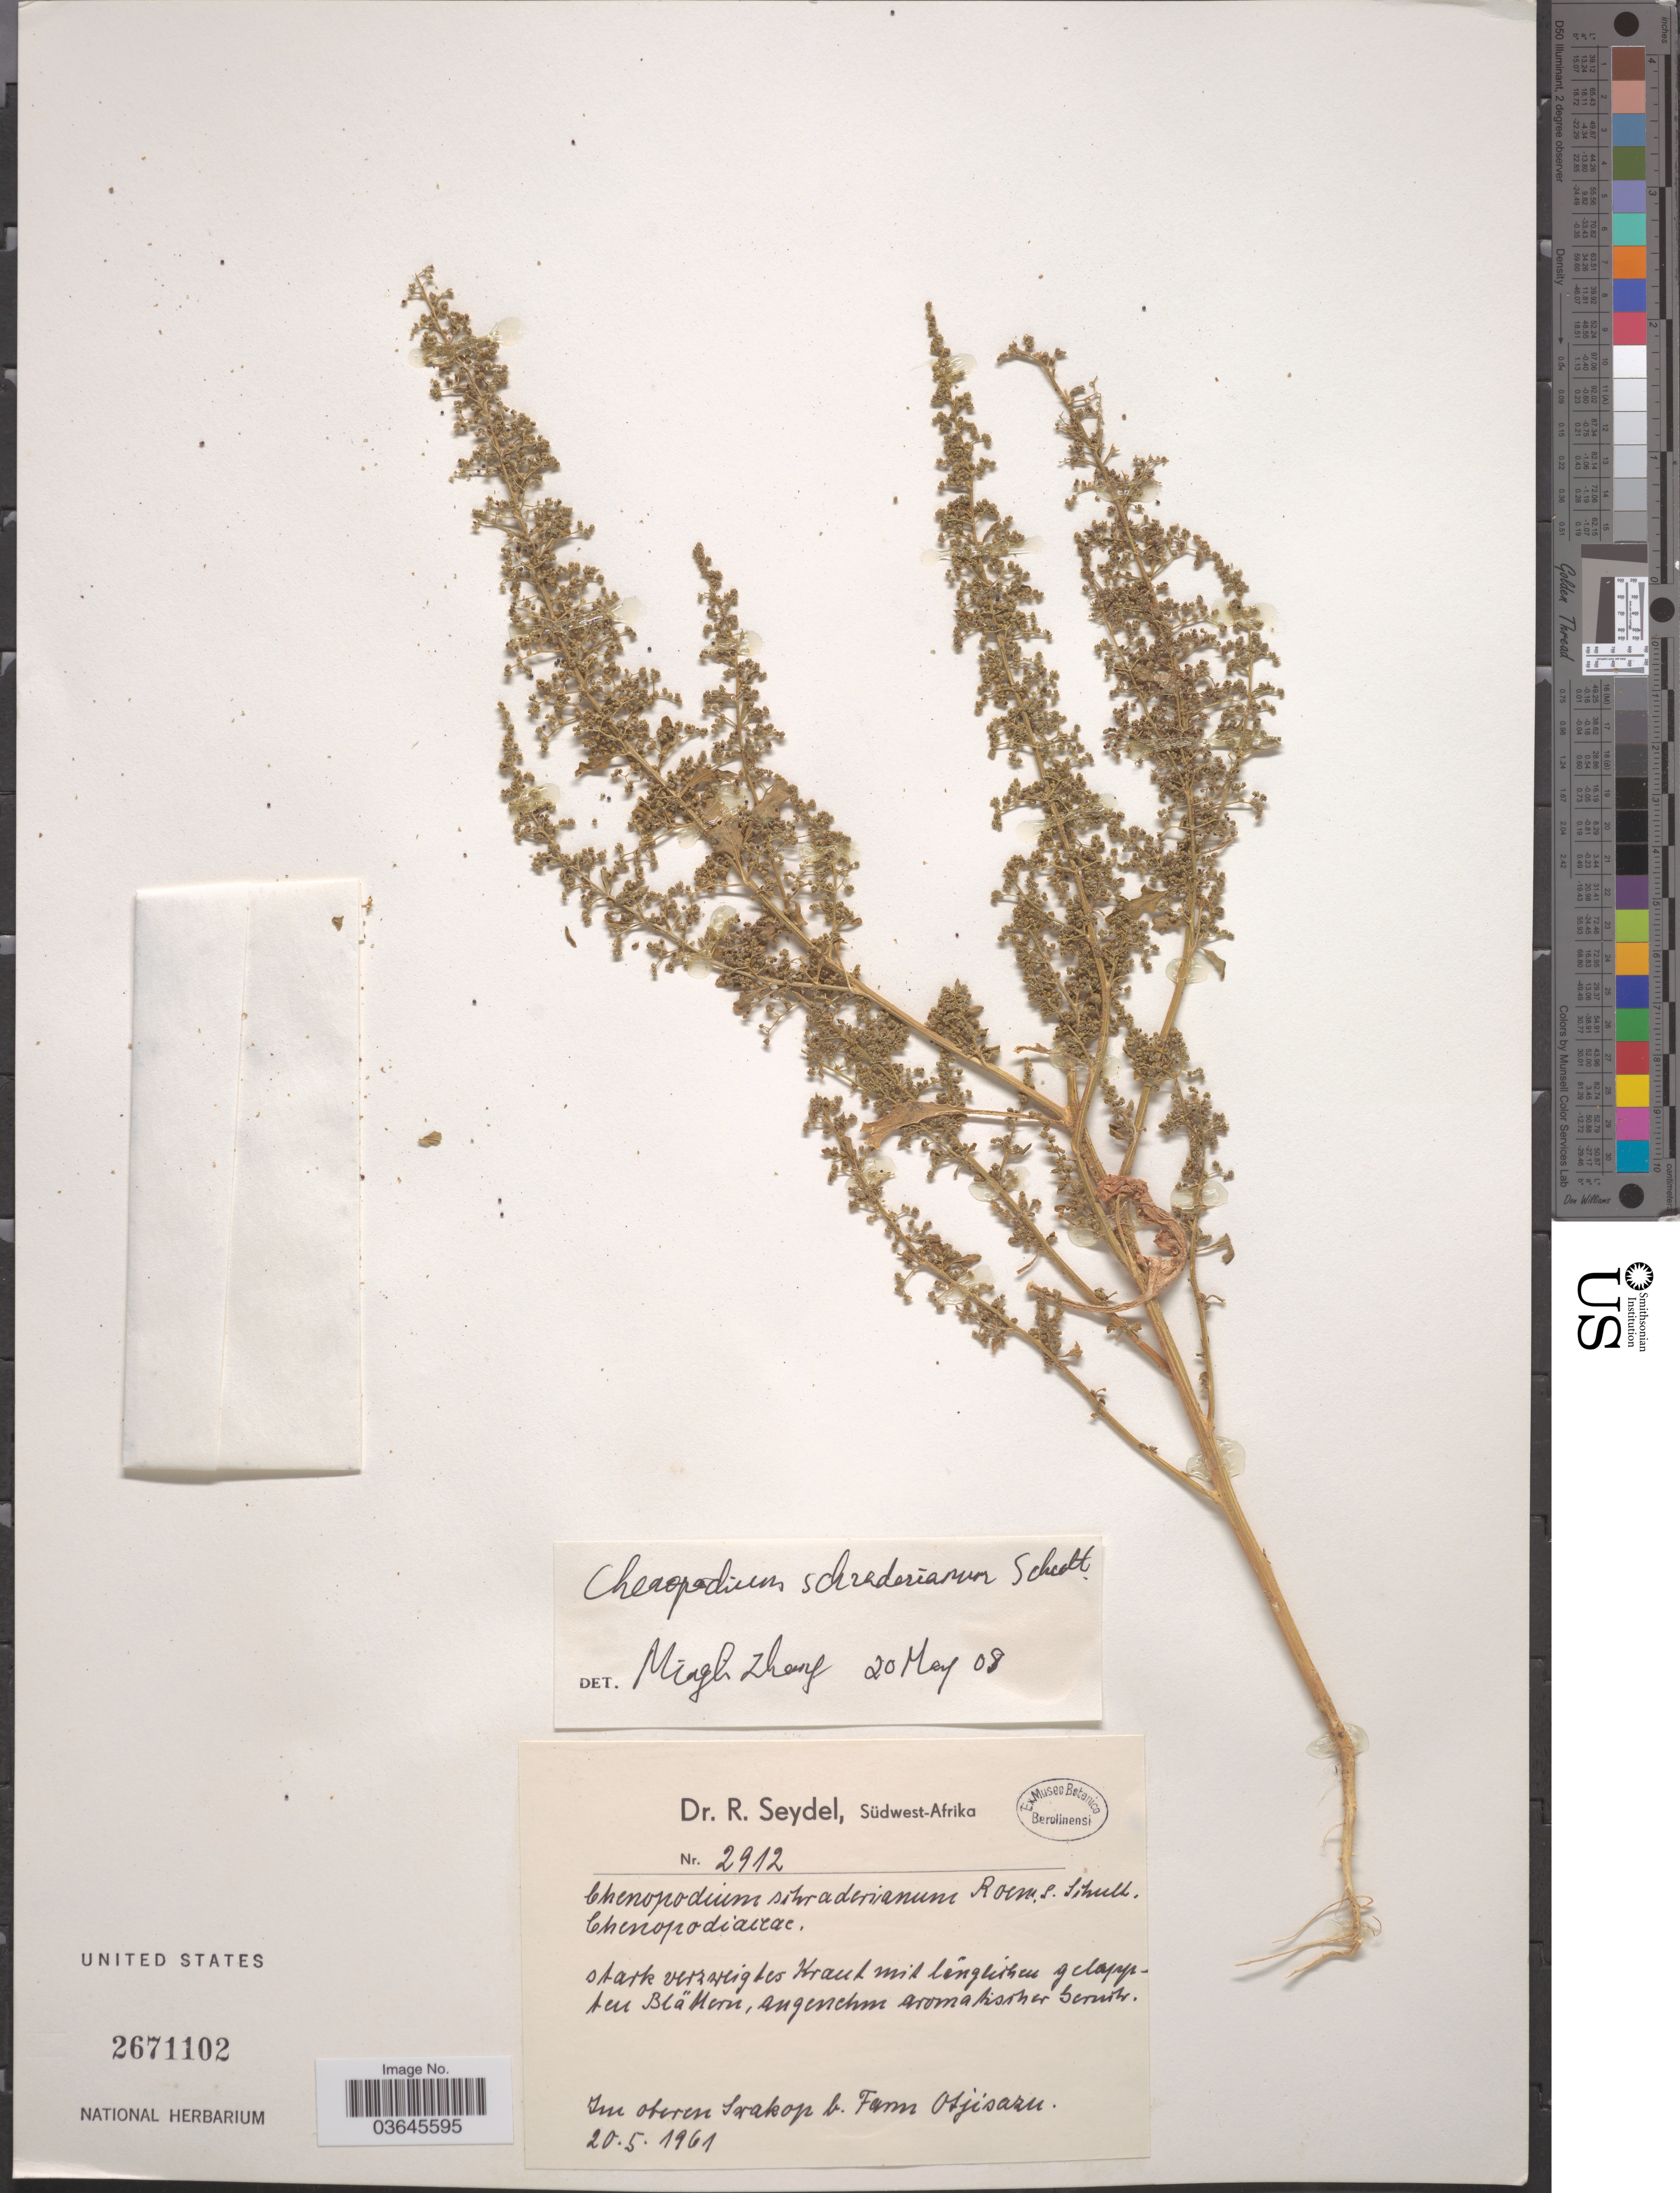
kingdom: Plantae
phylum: Tracheophyta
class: Magnoliopsida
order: Caryophyllales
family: Amaranthaceae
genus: Chenopodium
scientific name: Chenopodium schraderianum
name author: Schult.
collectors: R. Seydel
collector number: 2912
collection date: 1961-05-20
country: Namibia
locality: Südwest-Afrika. Im oberen Swakop b. Farm Otjisazu.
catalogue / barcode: US 2671102